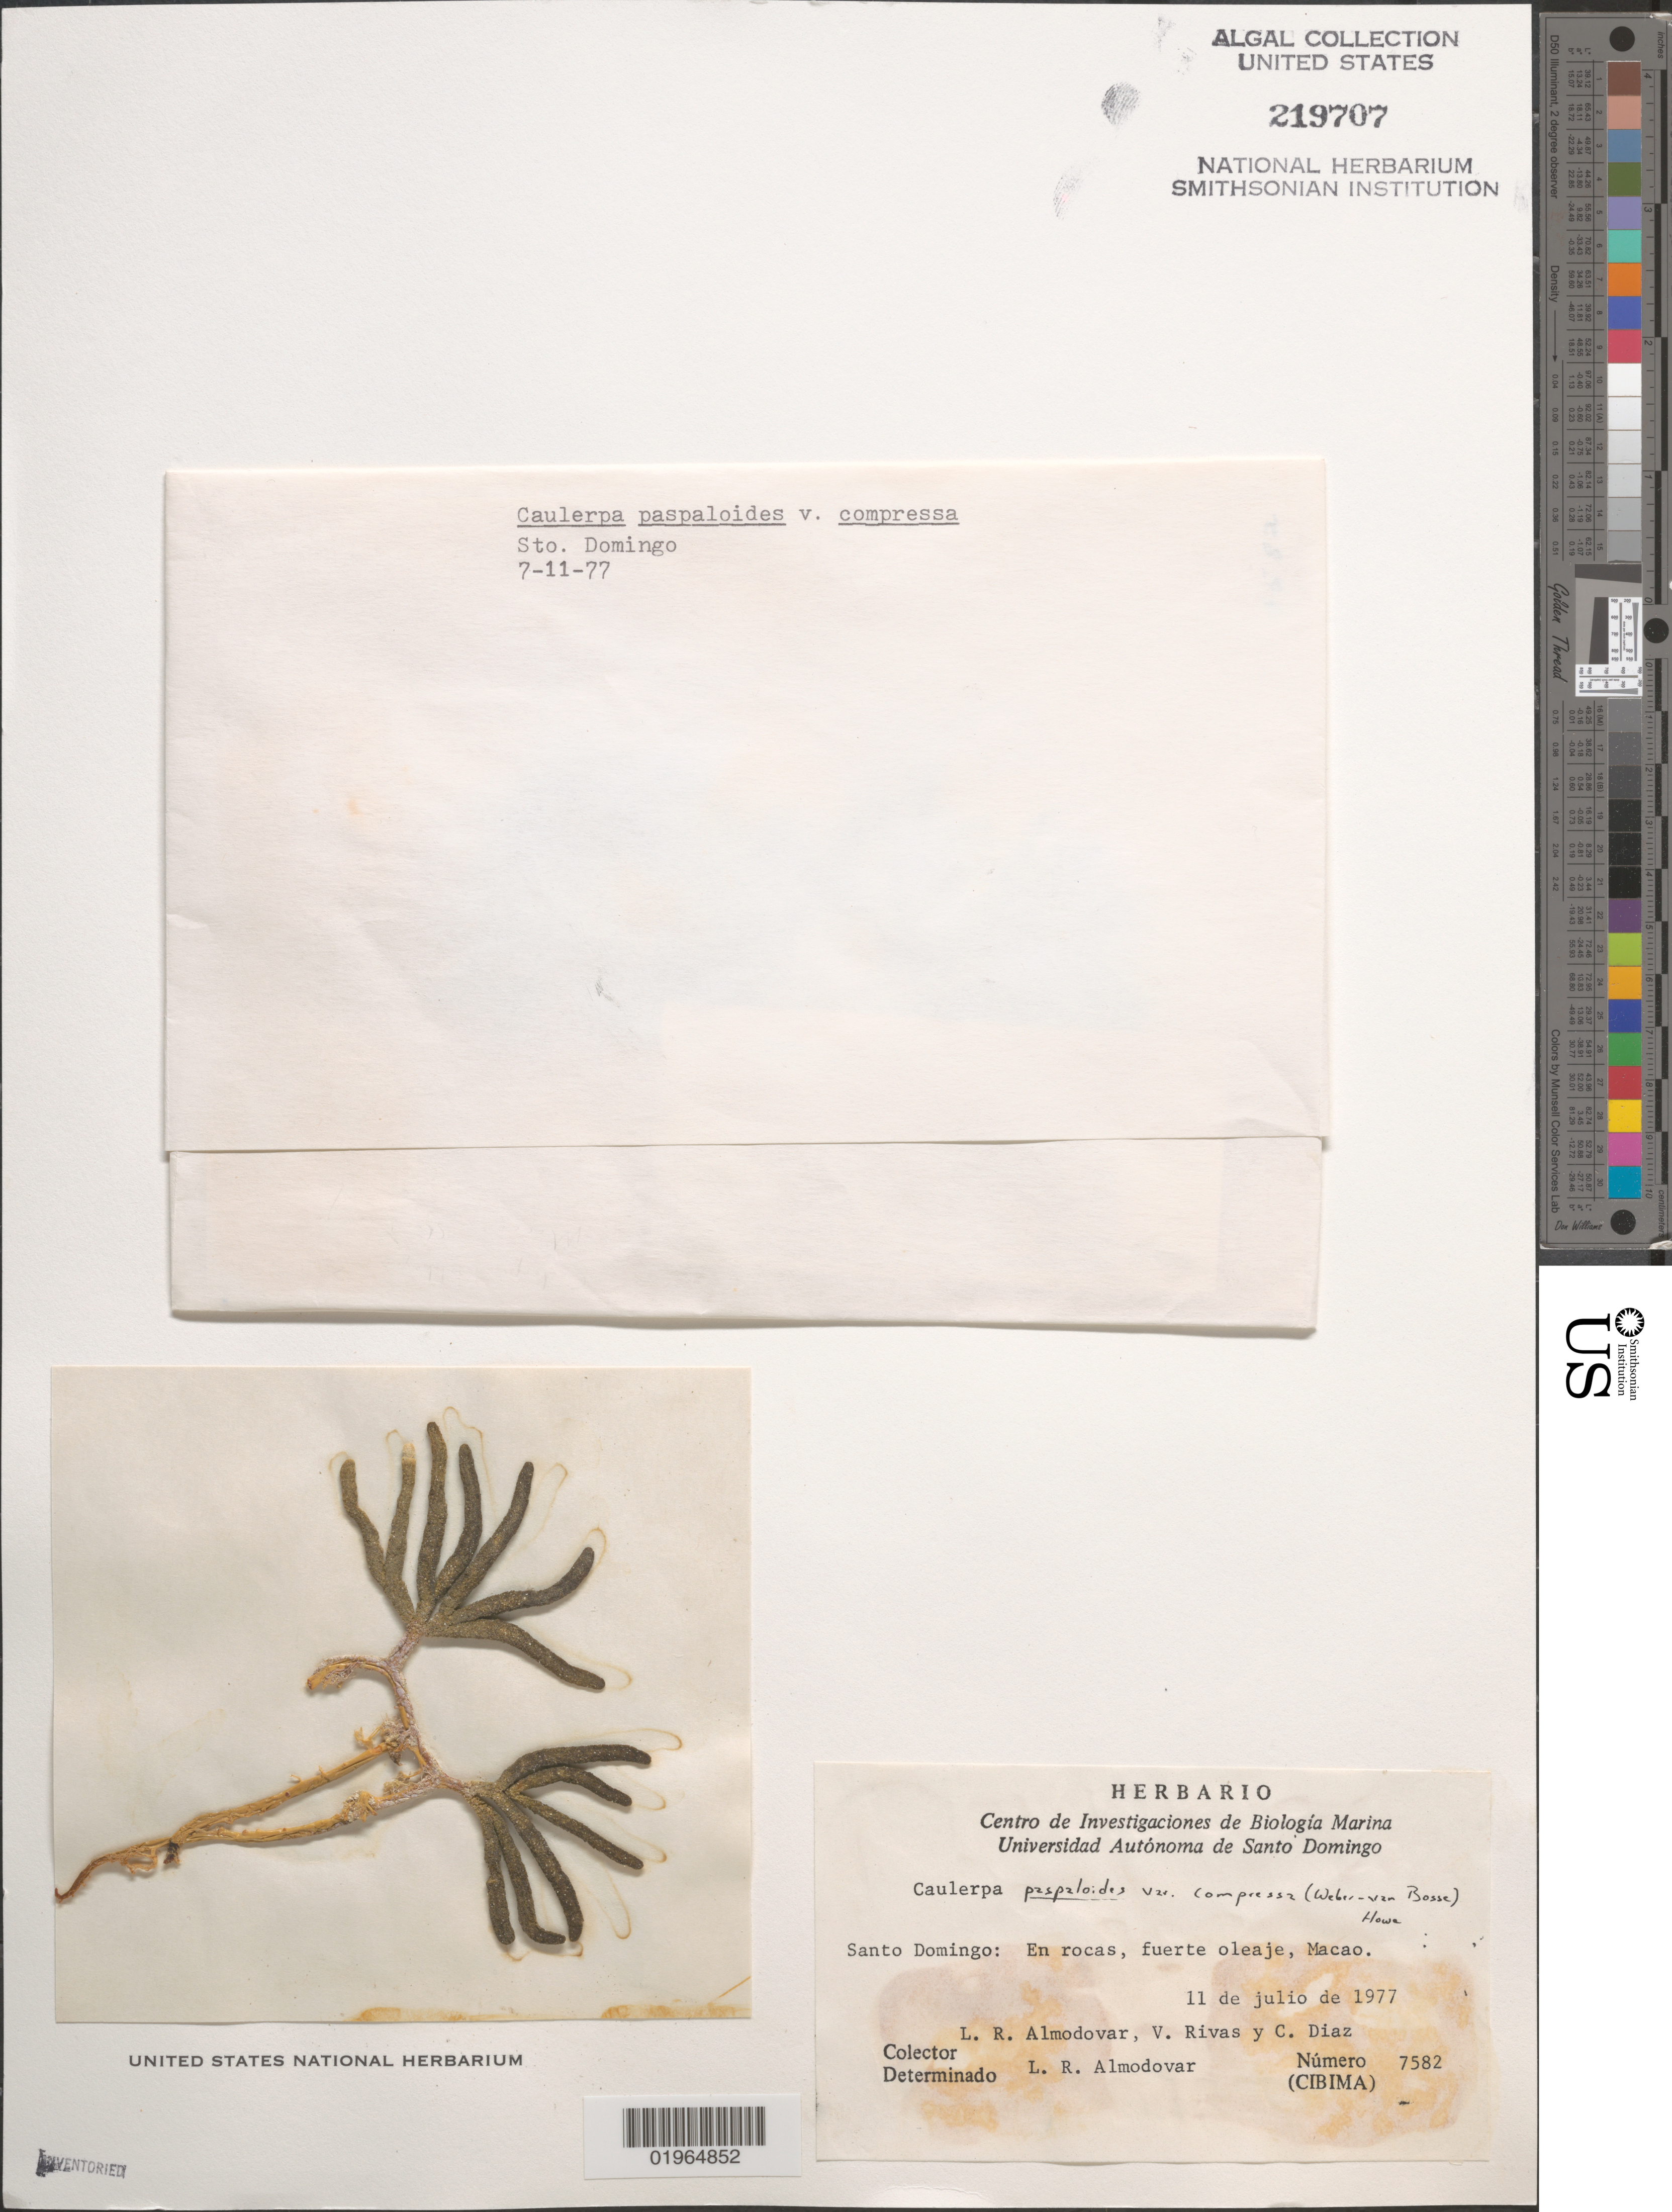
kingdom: Plantae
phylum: Chlorophyta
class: Ulvophyceae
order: Bryopsidales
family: Caulerpaceae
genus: Caulerpa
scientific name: Caulerpa paspaloides var. compressa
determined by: Almodovar, L. R.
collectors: L. Almodovar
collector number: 7582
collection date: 1977-07-11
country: Dominican Republic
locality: Santo Domingo: en rocas, fuerte oleaje, Macoa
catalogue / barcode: US 219707